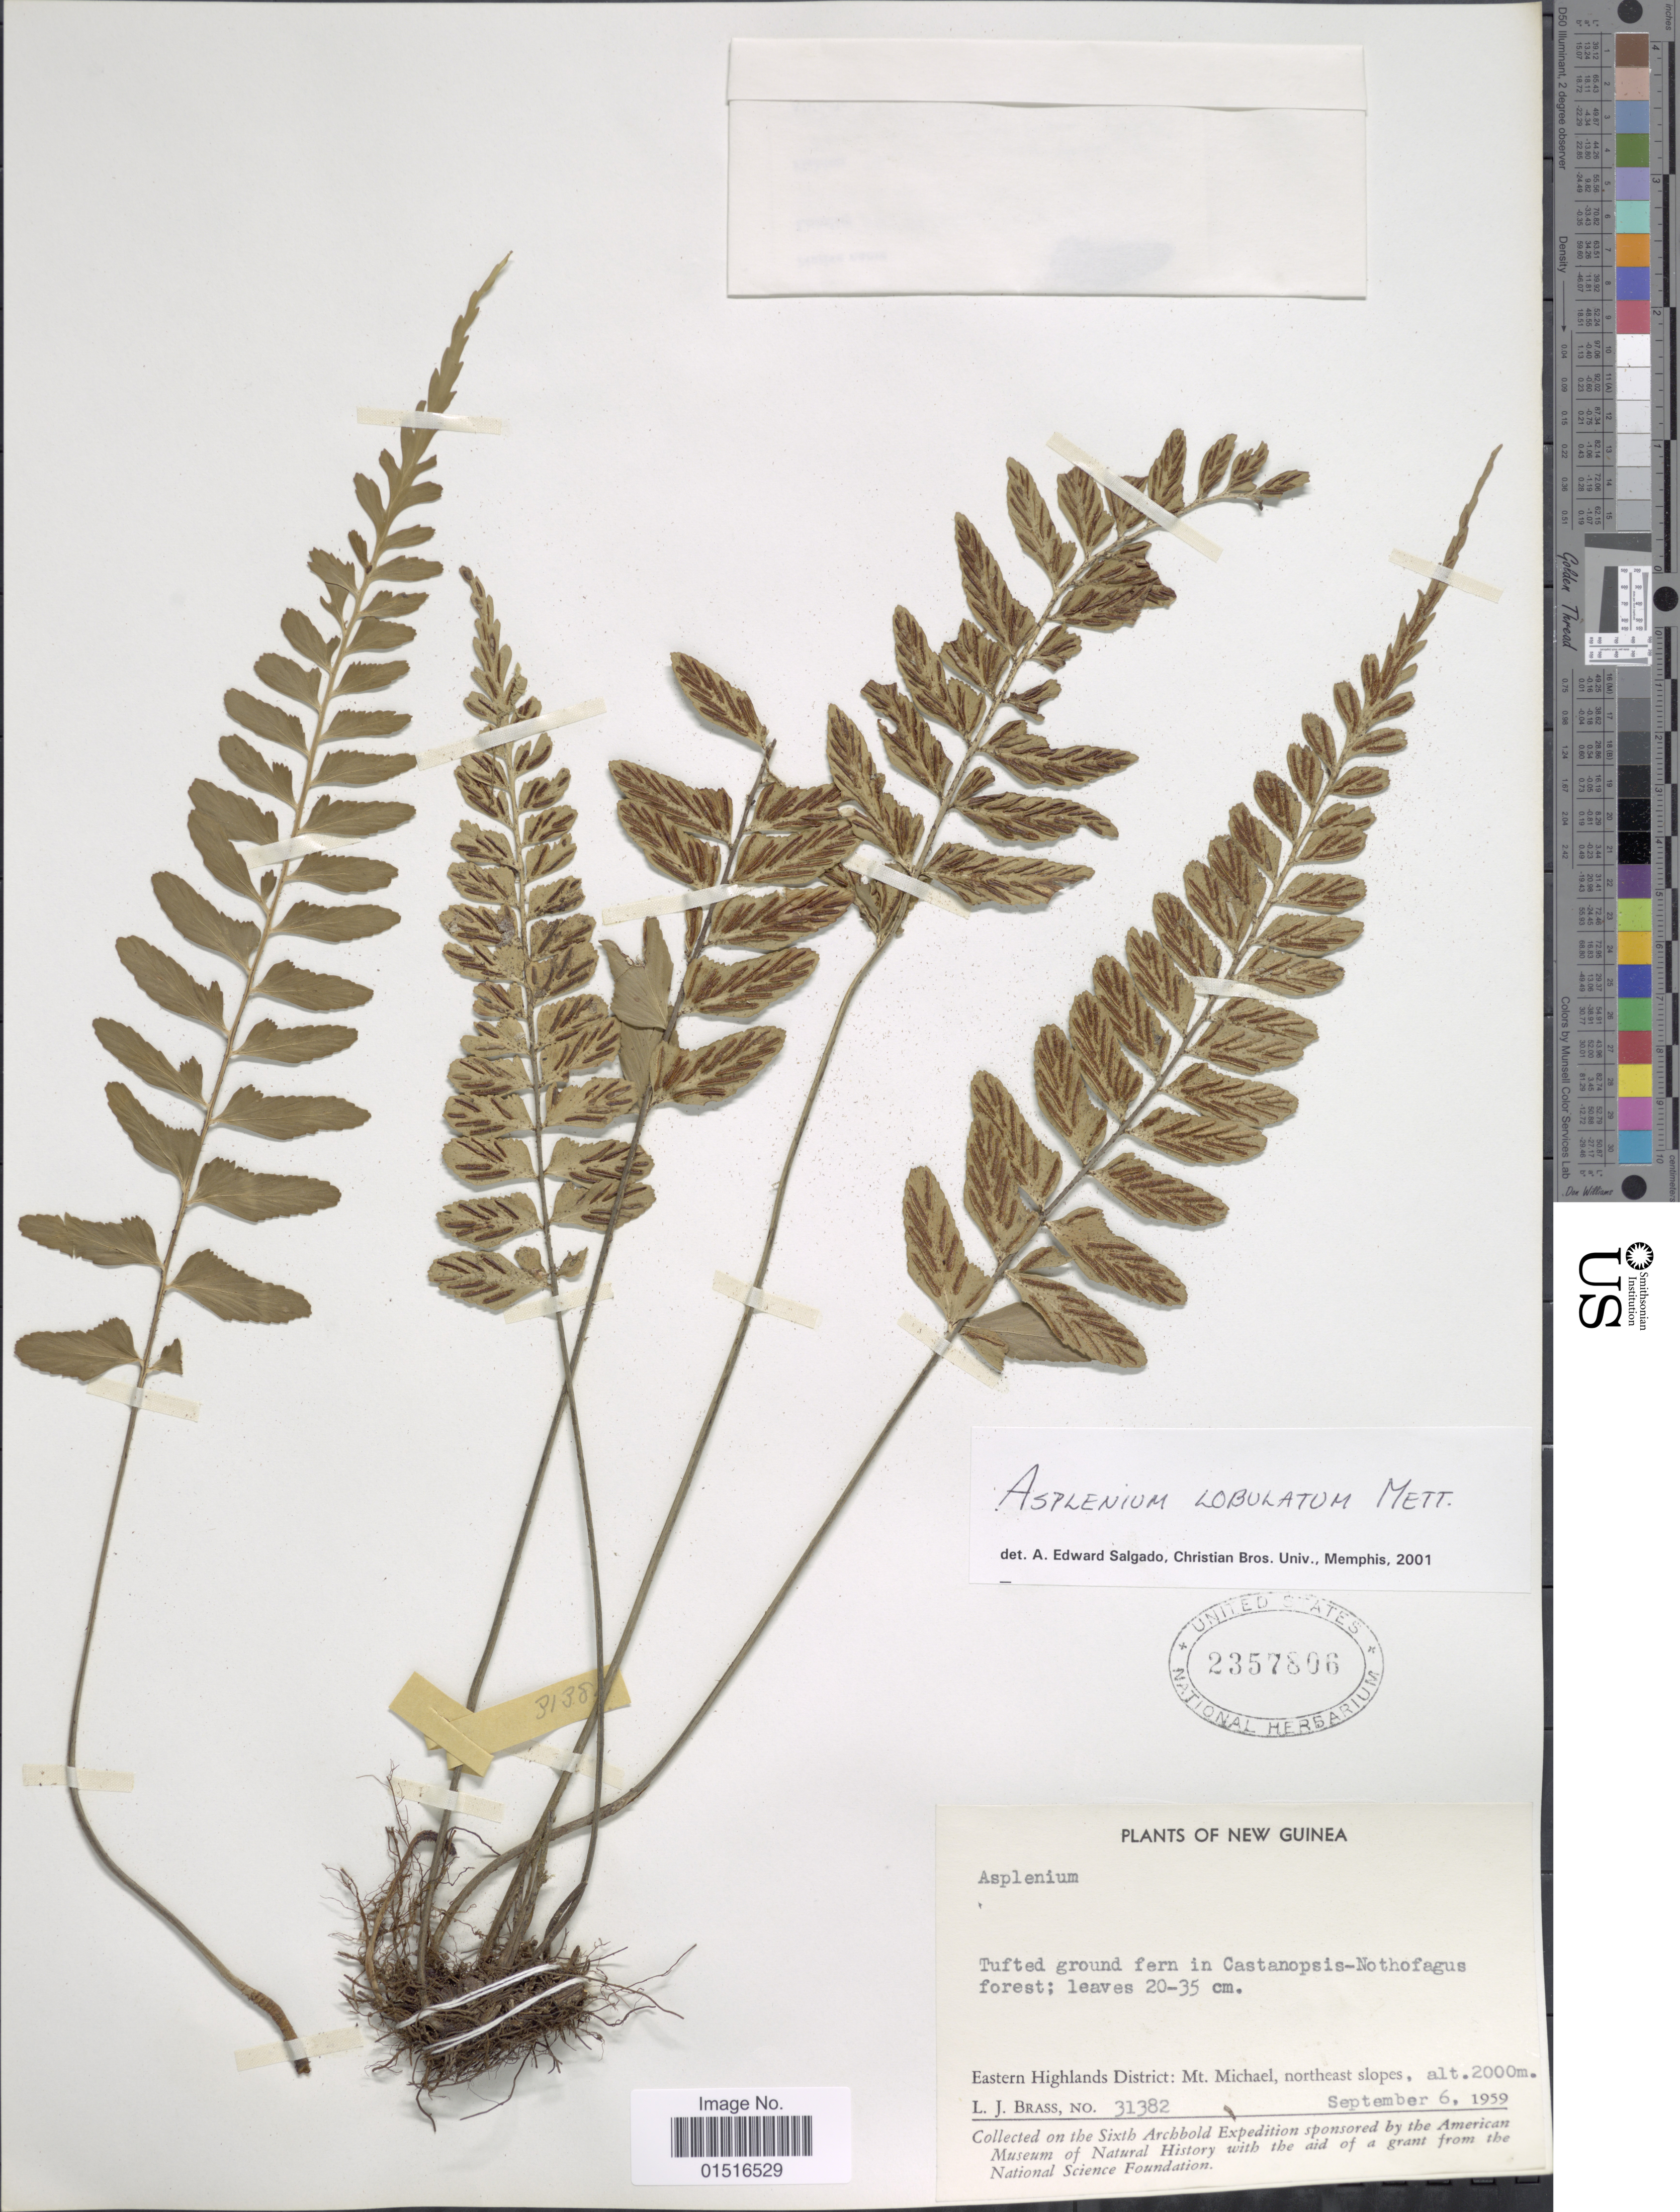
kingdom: Plantae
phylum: Tracheophyta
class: Polypodiopsida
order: Polypodiales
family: Aspleniaceae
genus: Asplenium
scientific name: Asplenium lobulatum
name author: Mett.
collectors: L. J. Brass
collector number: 31382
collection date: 1959-09-06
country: Papua New Guinea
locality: New Guinea, Eastern Highlands District: Mt. Michael, northeast slopes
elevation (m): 2000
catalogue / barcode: US 2357806